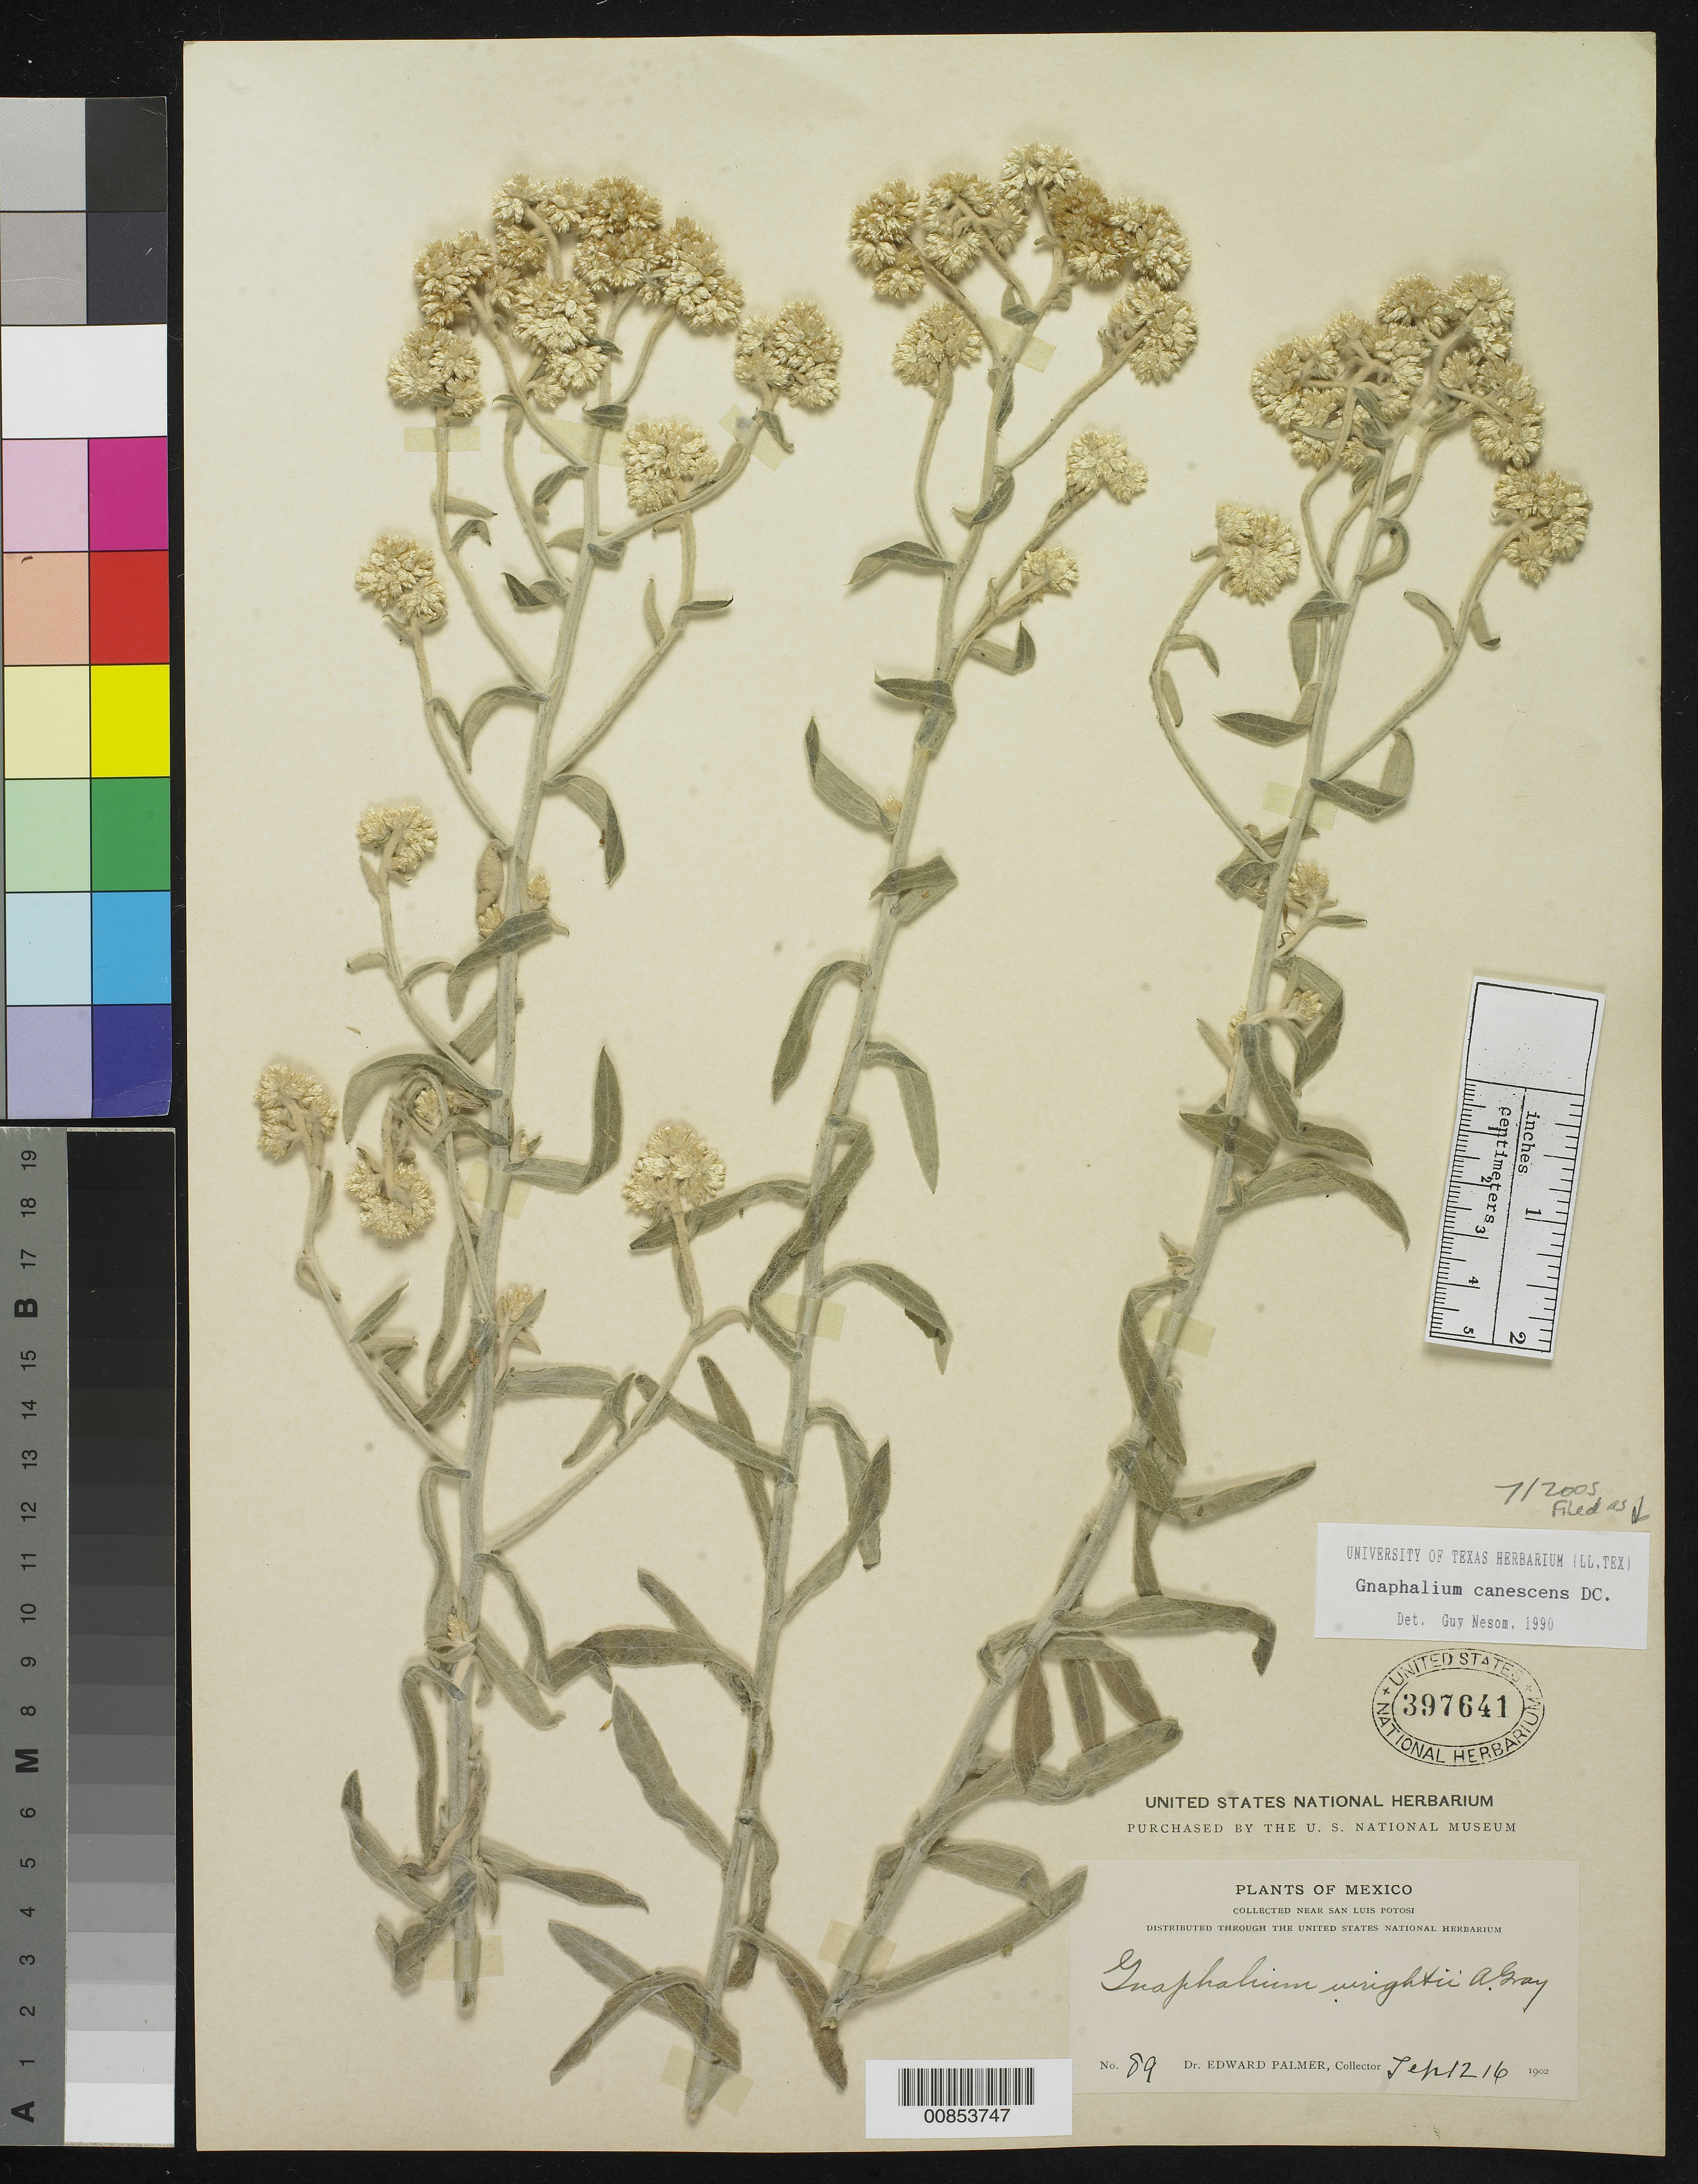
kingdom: Plantae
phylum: Tracheophyta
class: Magnoliopsida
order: Asterales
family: Asteraceae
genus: Pseudognaphalium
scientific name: Pseudognaphalium canescens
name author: (DC.) Anderb.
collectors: E. Palmer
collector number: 89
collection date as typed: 12 Sep 1902 to 16 Sep 1902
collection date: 1902-09-12/1902-09-16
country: Mexico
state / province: San Luis Potosí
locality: Near San Luis Potosí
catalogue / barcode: US 397641